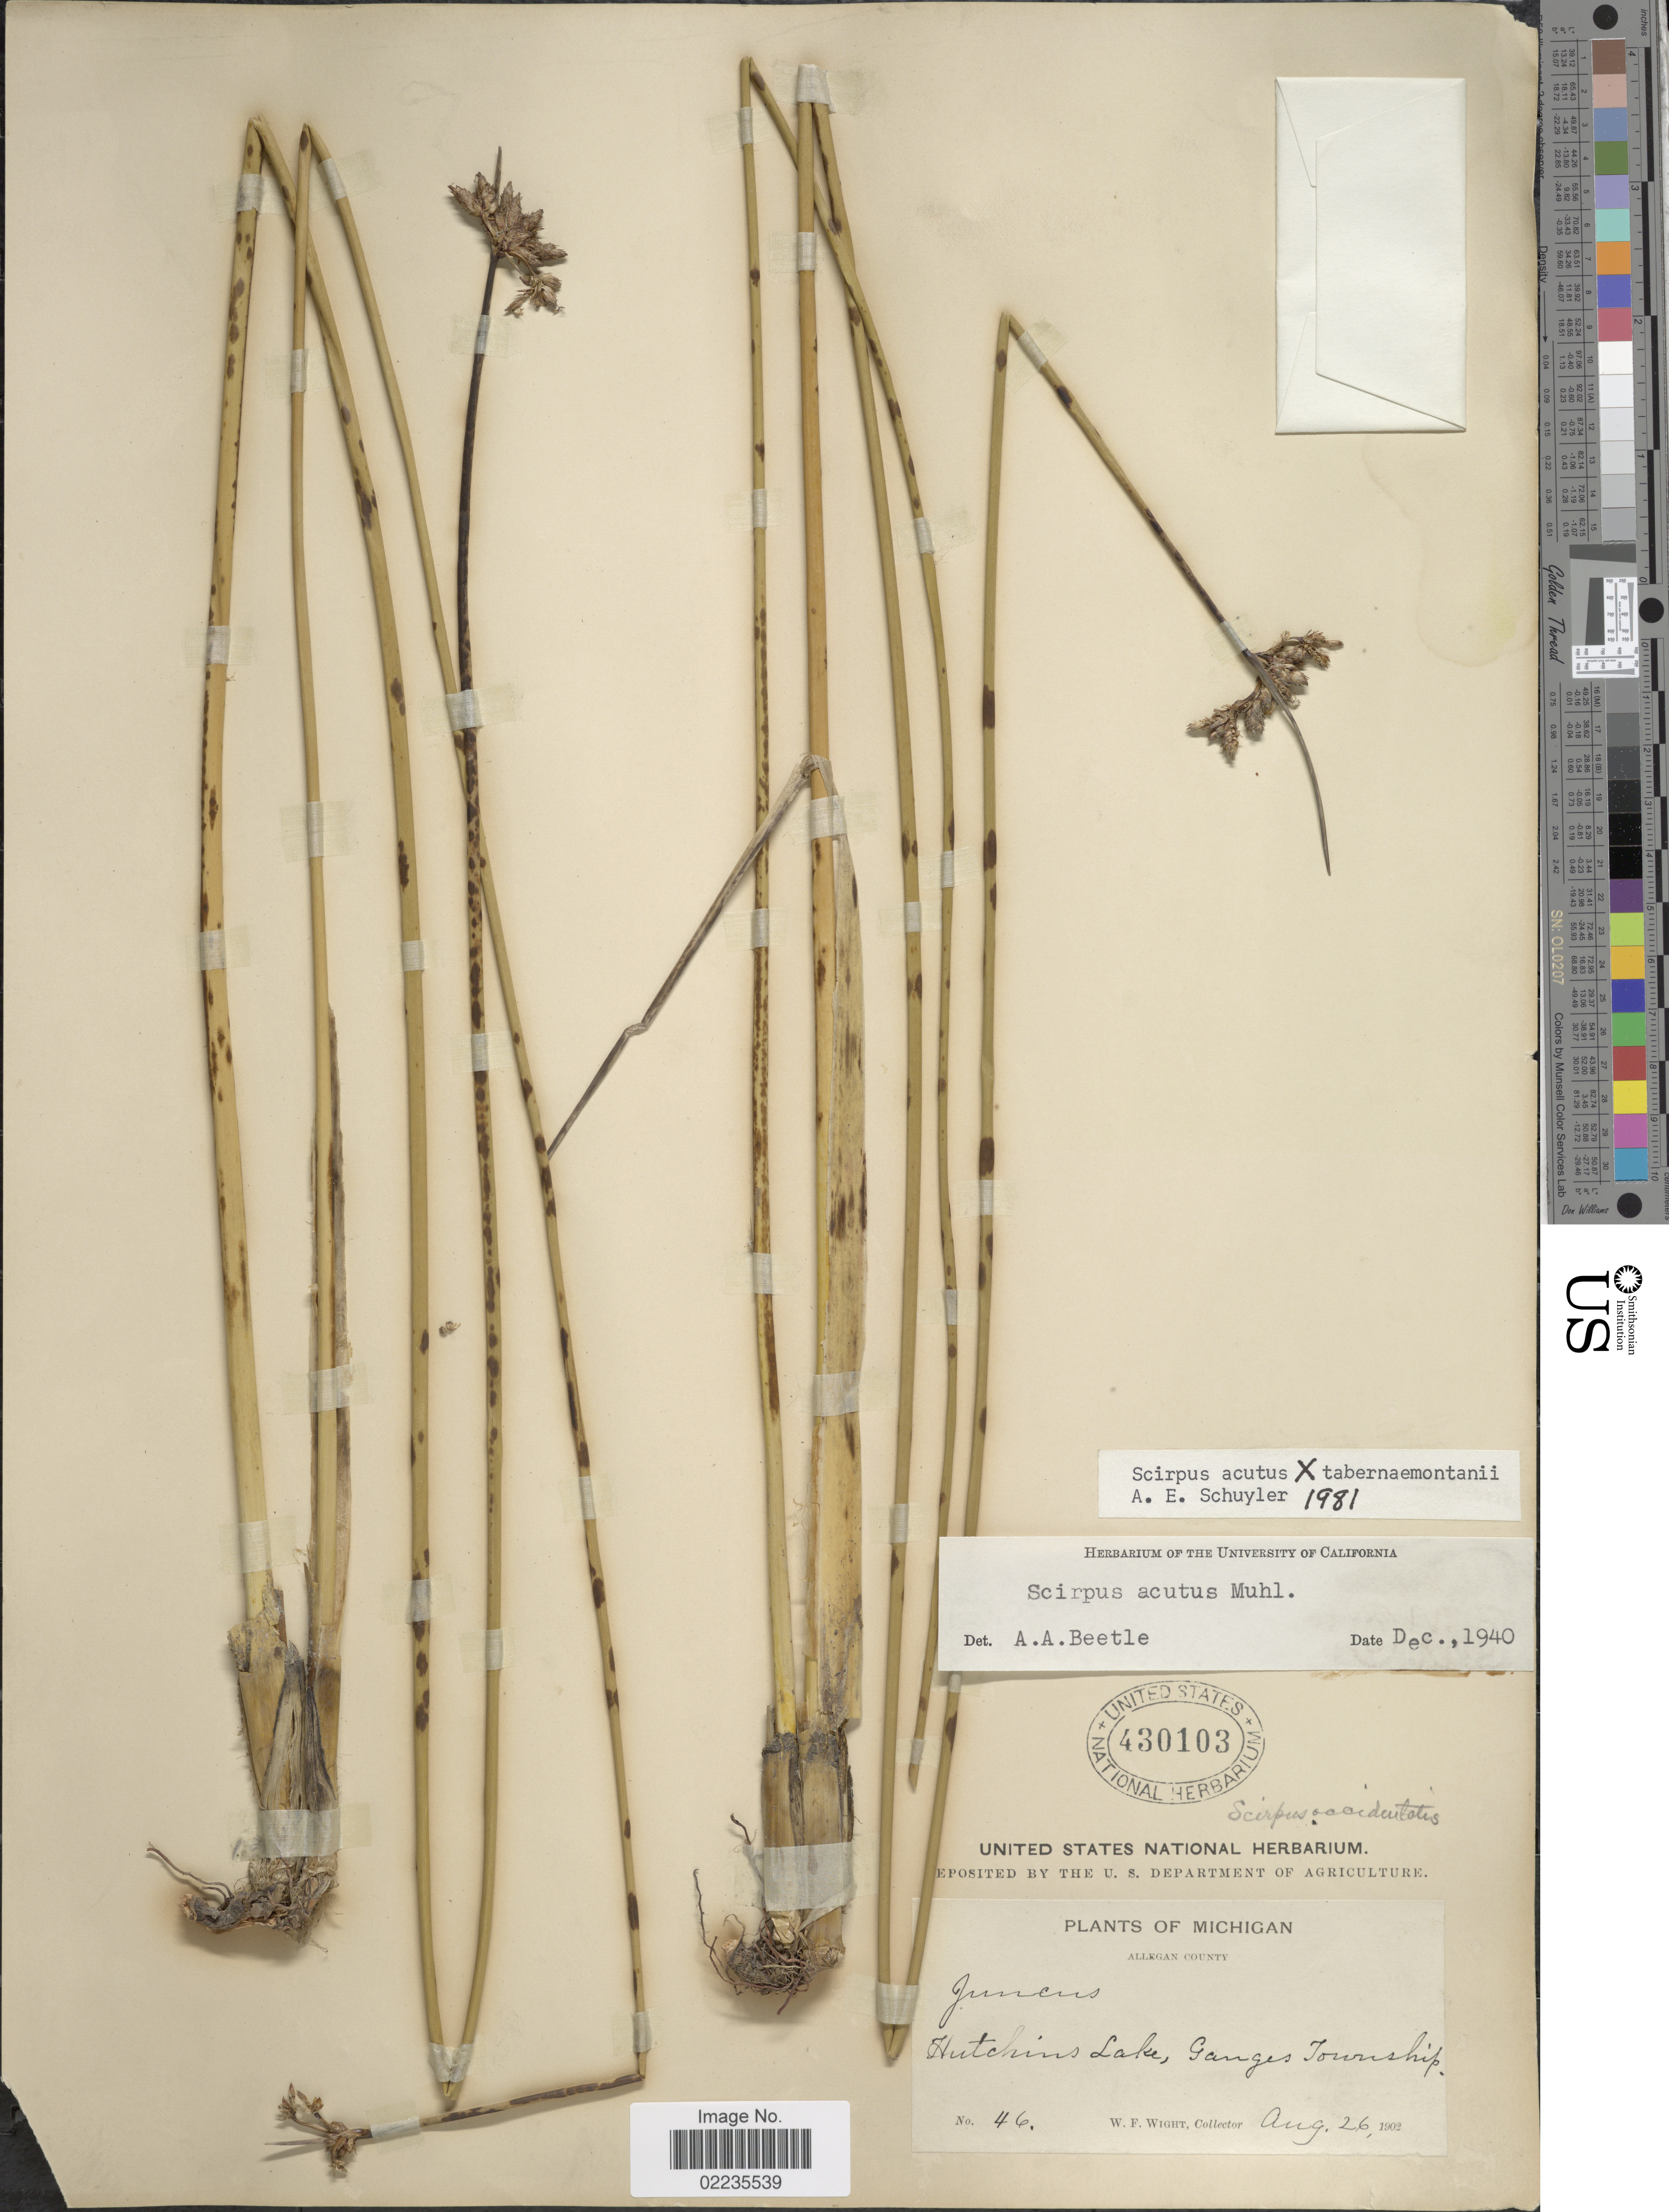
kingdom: Plantae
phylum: Tracheophyta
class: Liliopsida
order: Poales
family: Cyperaceae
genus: Schoenoplectus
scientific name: Schoenoplectus acutus x S. tabernaemontani (C.C. Gmel.) Palla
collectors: W. Wight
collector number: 46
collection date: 1902-08-26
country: United States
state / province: Michigan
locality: Allegan County, Hutchins Lake, Ganges Township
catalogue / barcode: US 430103